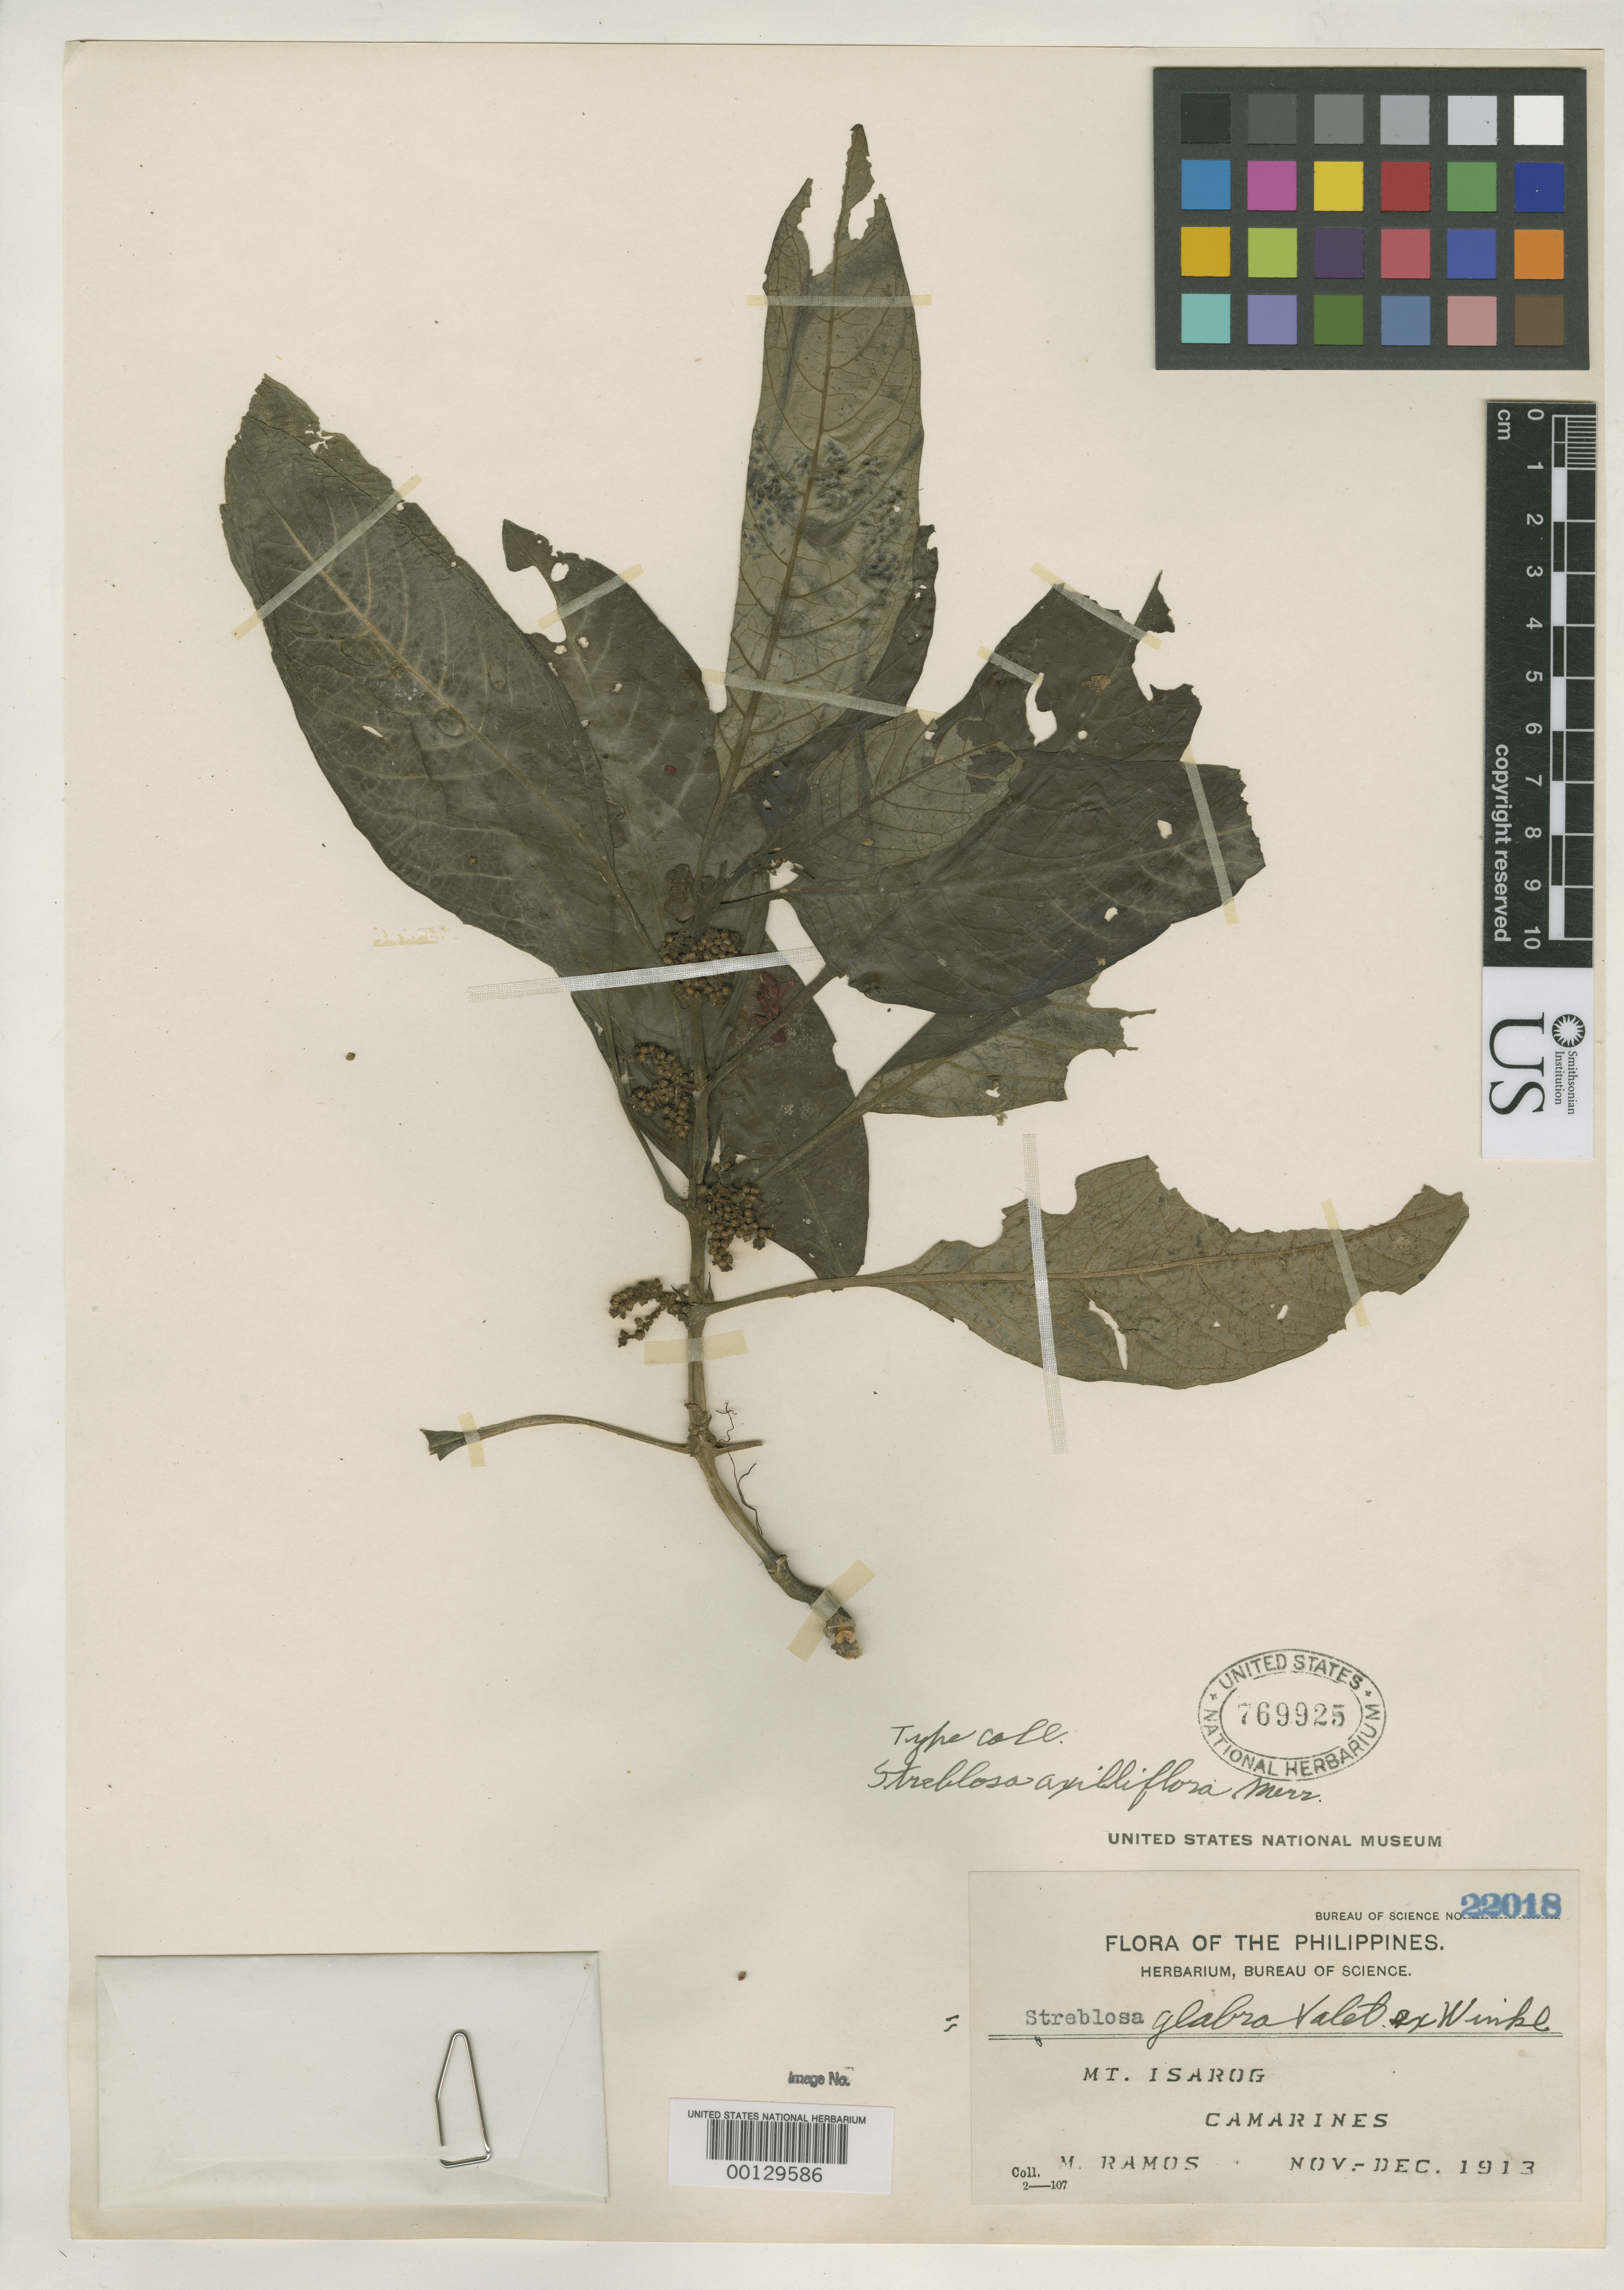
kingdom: Plantae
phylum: Tracheophyta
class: Magnoliopsida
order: Gentianales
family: Rubiaceae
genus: Streblosa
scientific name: Streblosa axilliflora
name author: Merr.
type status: Isotype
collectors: M. Ramos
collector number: Bur. Sci. 22018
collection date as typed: Nov 1913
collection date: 1913-11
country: Philippines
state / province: Bicol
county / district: Camarines Norte / Camarines Sur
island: Luzon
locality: Mt. Isarog.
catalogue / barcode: US 769925